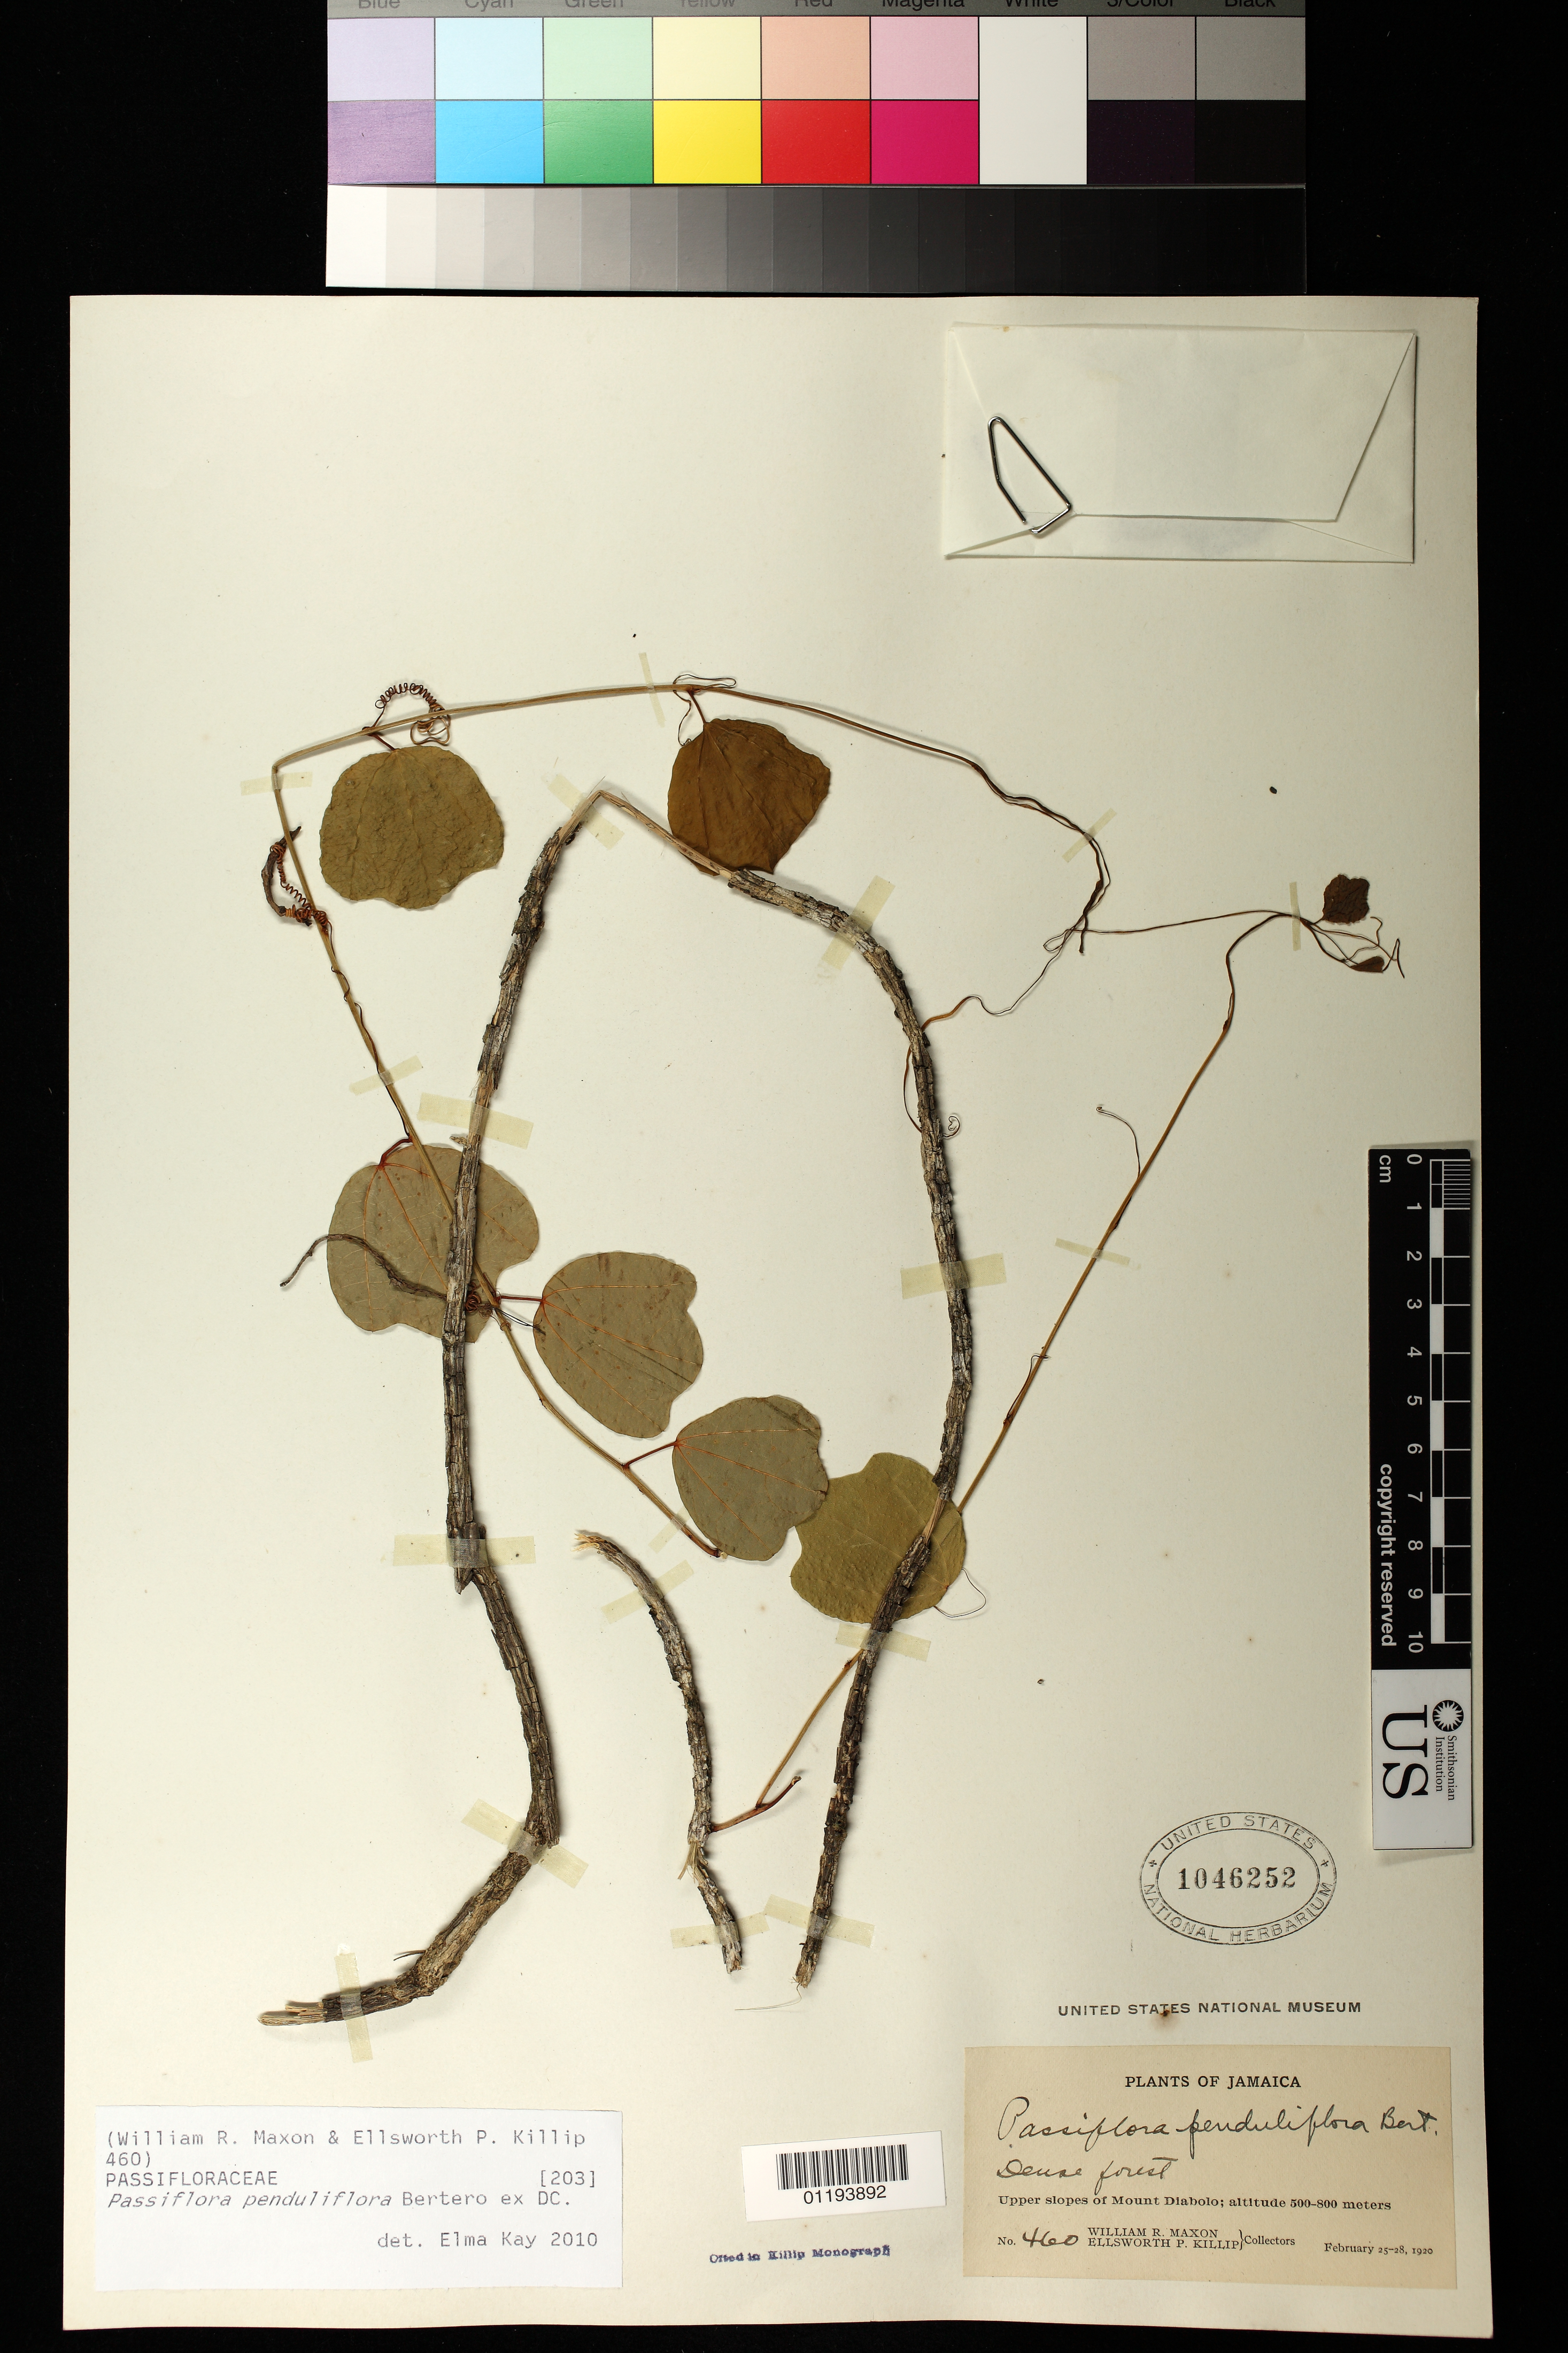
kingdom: Plantae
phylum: Tracheophyta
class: Magnoliopsida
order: Malpighiales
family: Passifloraceae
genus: Passiflora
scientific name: Passiflora penduliflora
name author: Bertero ex DC.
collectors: W. R. Maxon & E. P. Killip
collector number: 460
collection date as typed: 1920 Feb 25 1920 Feb 28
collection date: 1920-02-25/1920-02-28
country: Jamaica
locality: Upper slopes of Mount Diabolo [Diablo]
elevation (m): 500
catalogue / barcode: US 1046252